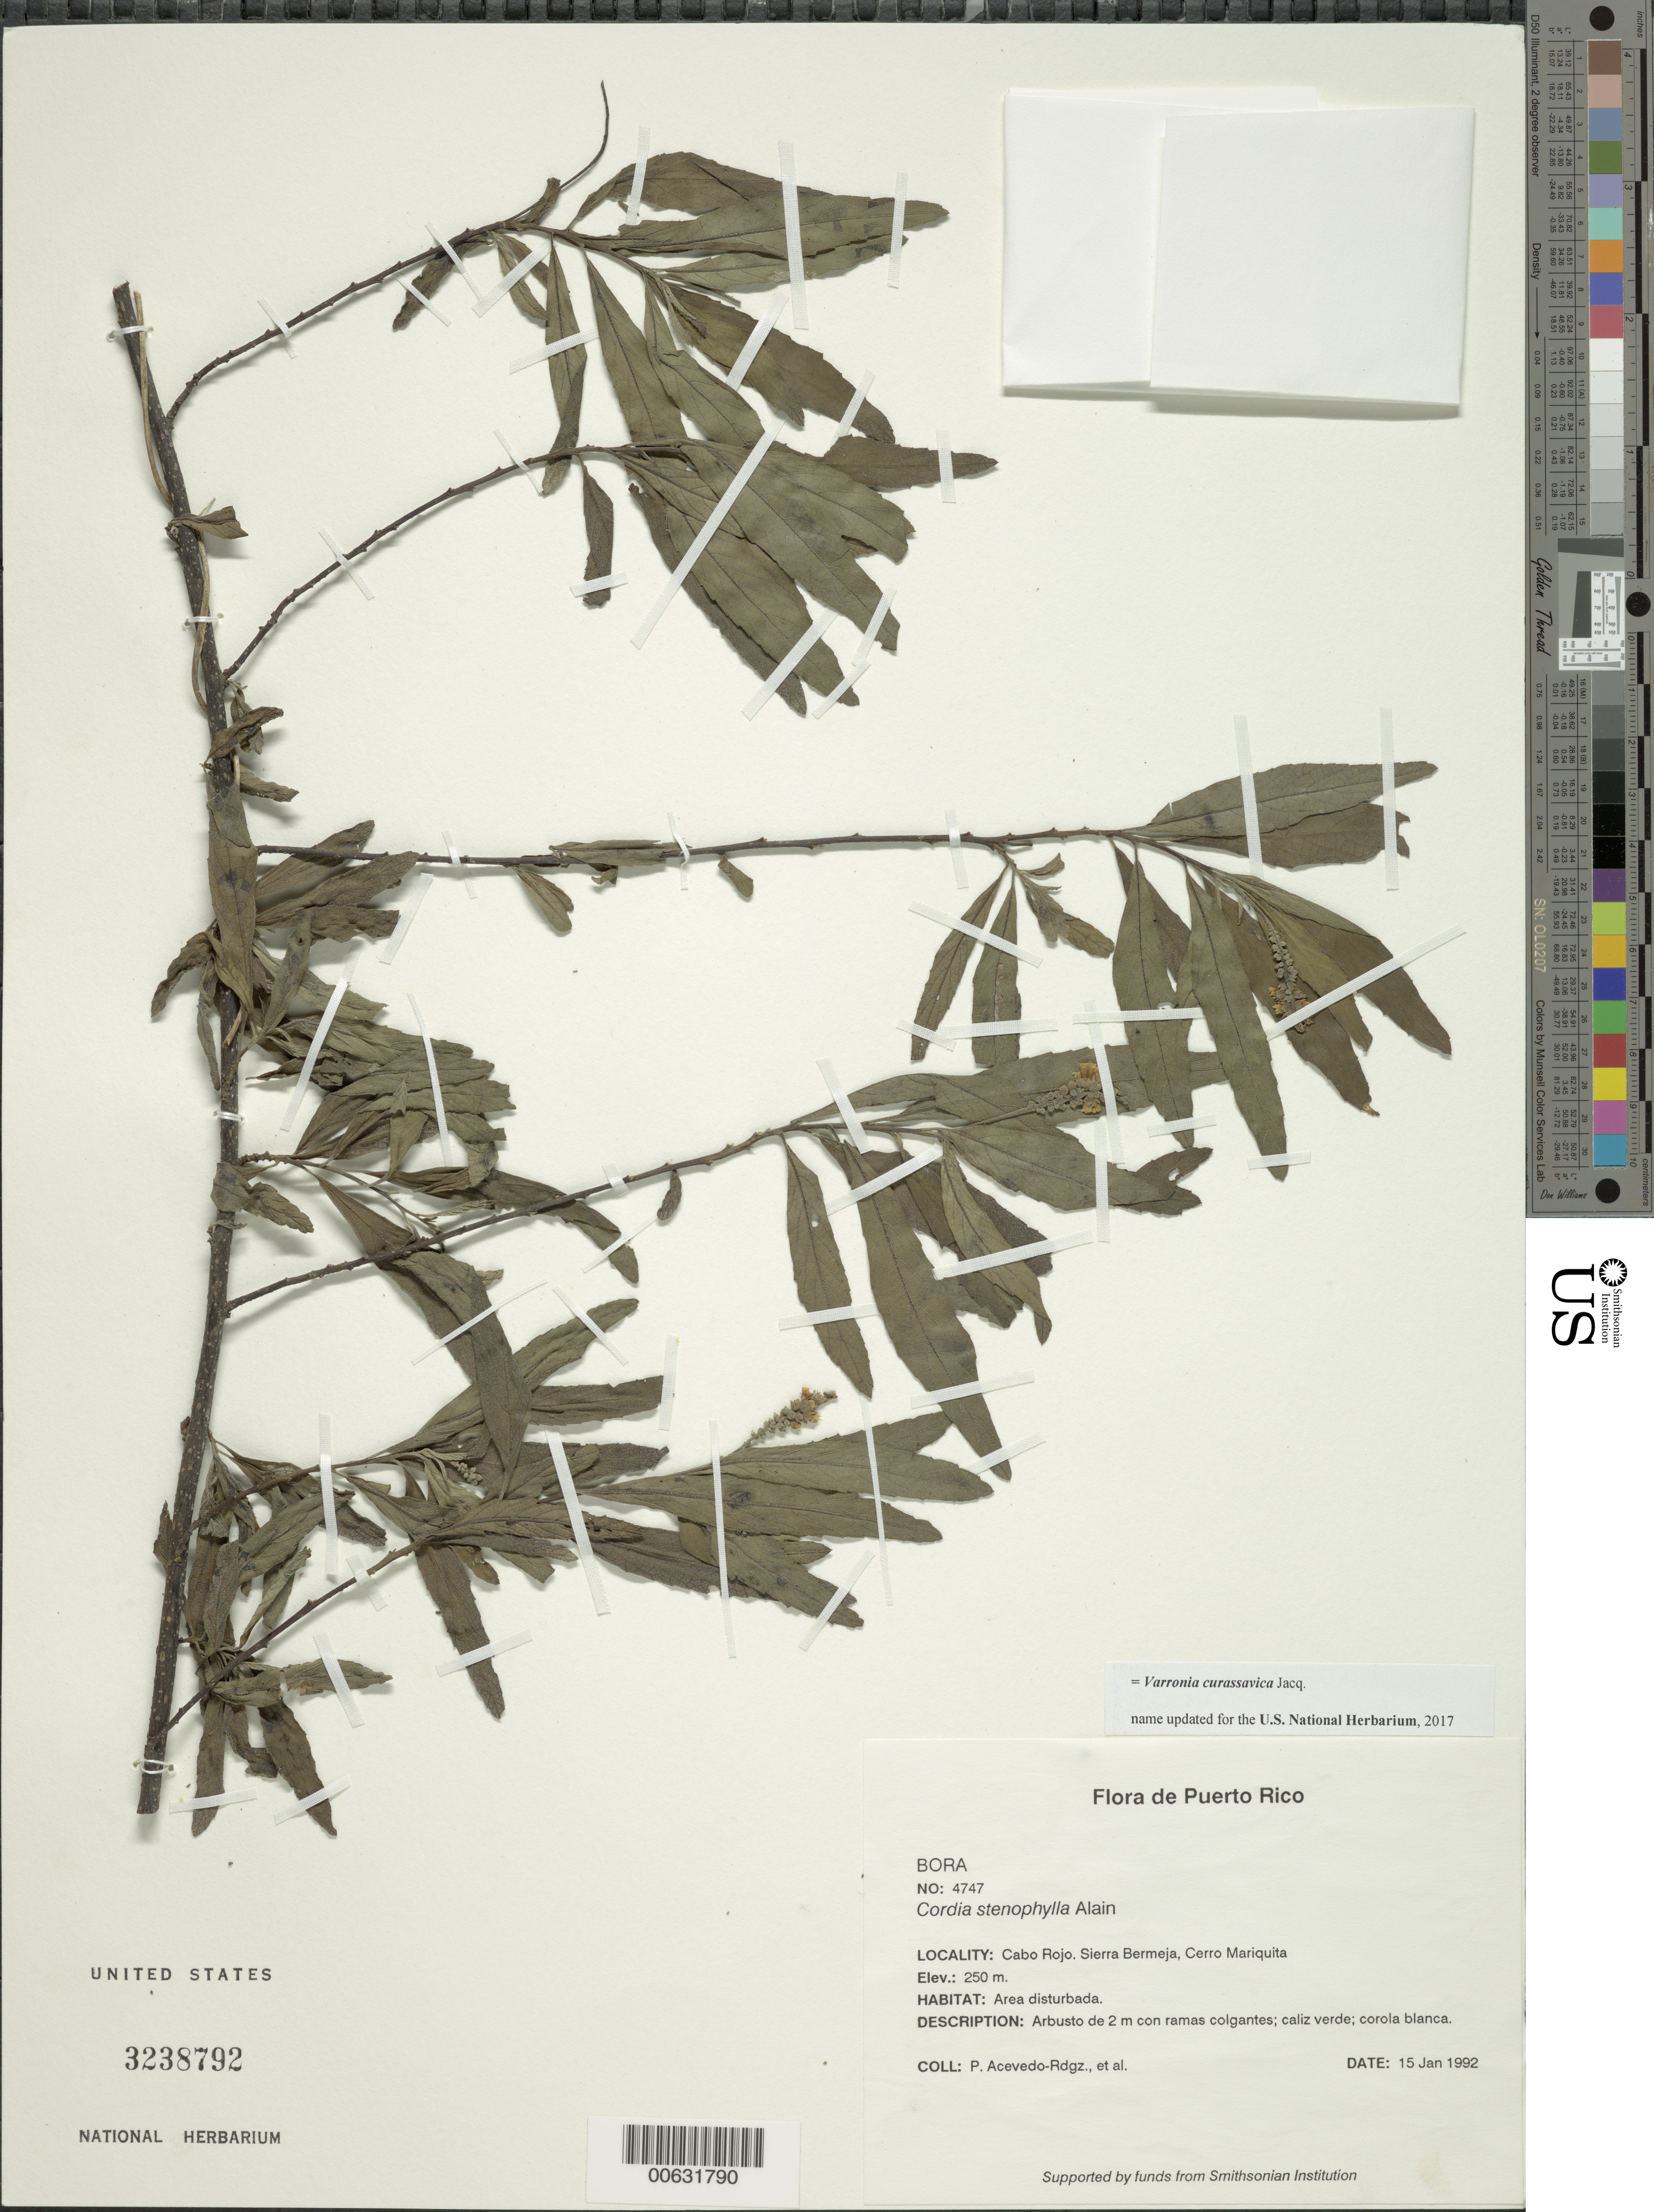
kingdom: Plantae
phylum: Tracheophyta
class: Magnoliopsida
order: Boraginales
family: Cordiaceae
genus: Varronia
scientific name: Varronia curassavica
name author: Jacq.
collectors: P. Acevedo-Rodr.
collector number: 4747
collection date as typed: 15 Jan 1992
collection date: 1992-01-15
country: Puerto Rico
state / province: Cabo Rojo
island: Puerto Rico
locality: Cabo Rojo; Sierra Bermeja, Cerro Mariquita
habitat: Area disturbada.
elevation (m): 250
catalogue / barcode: US 3238792